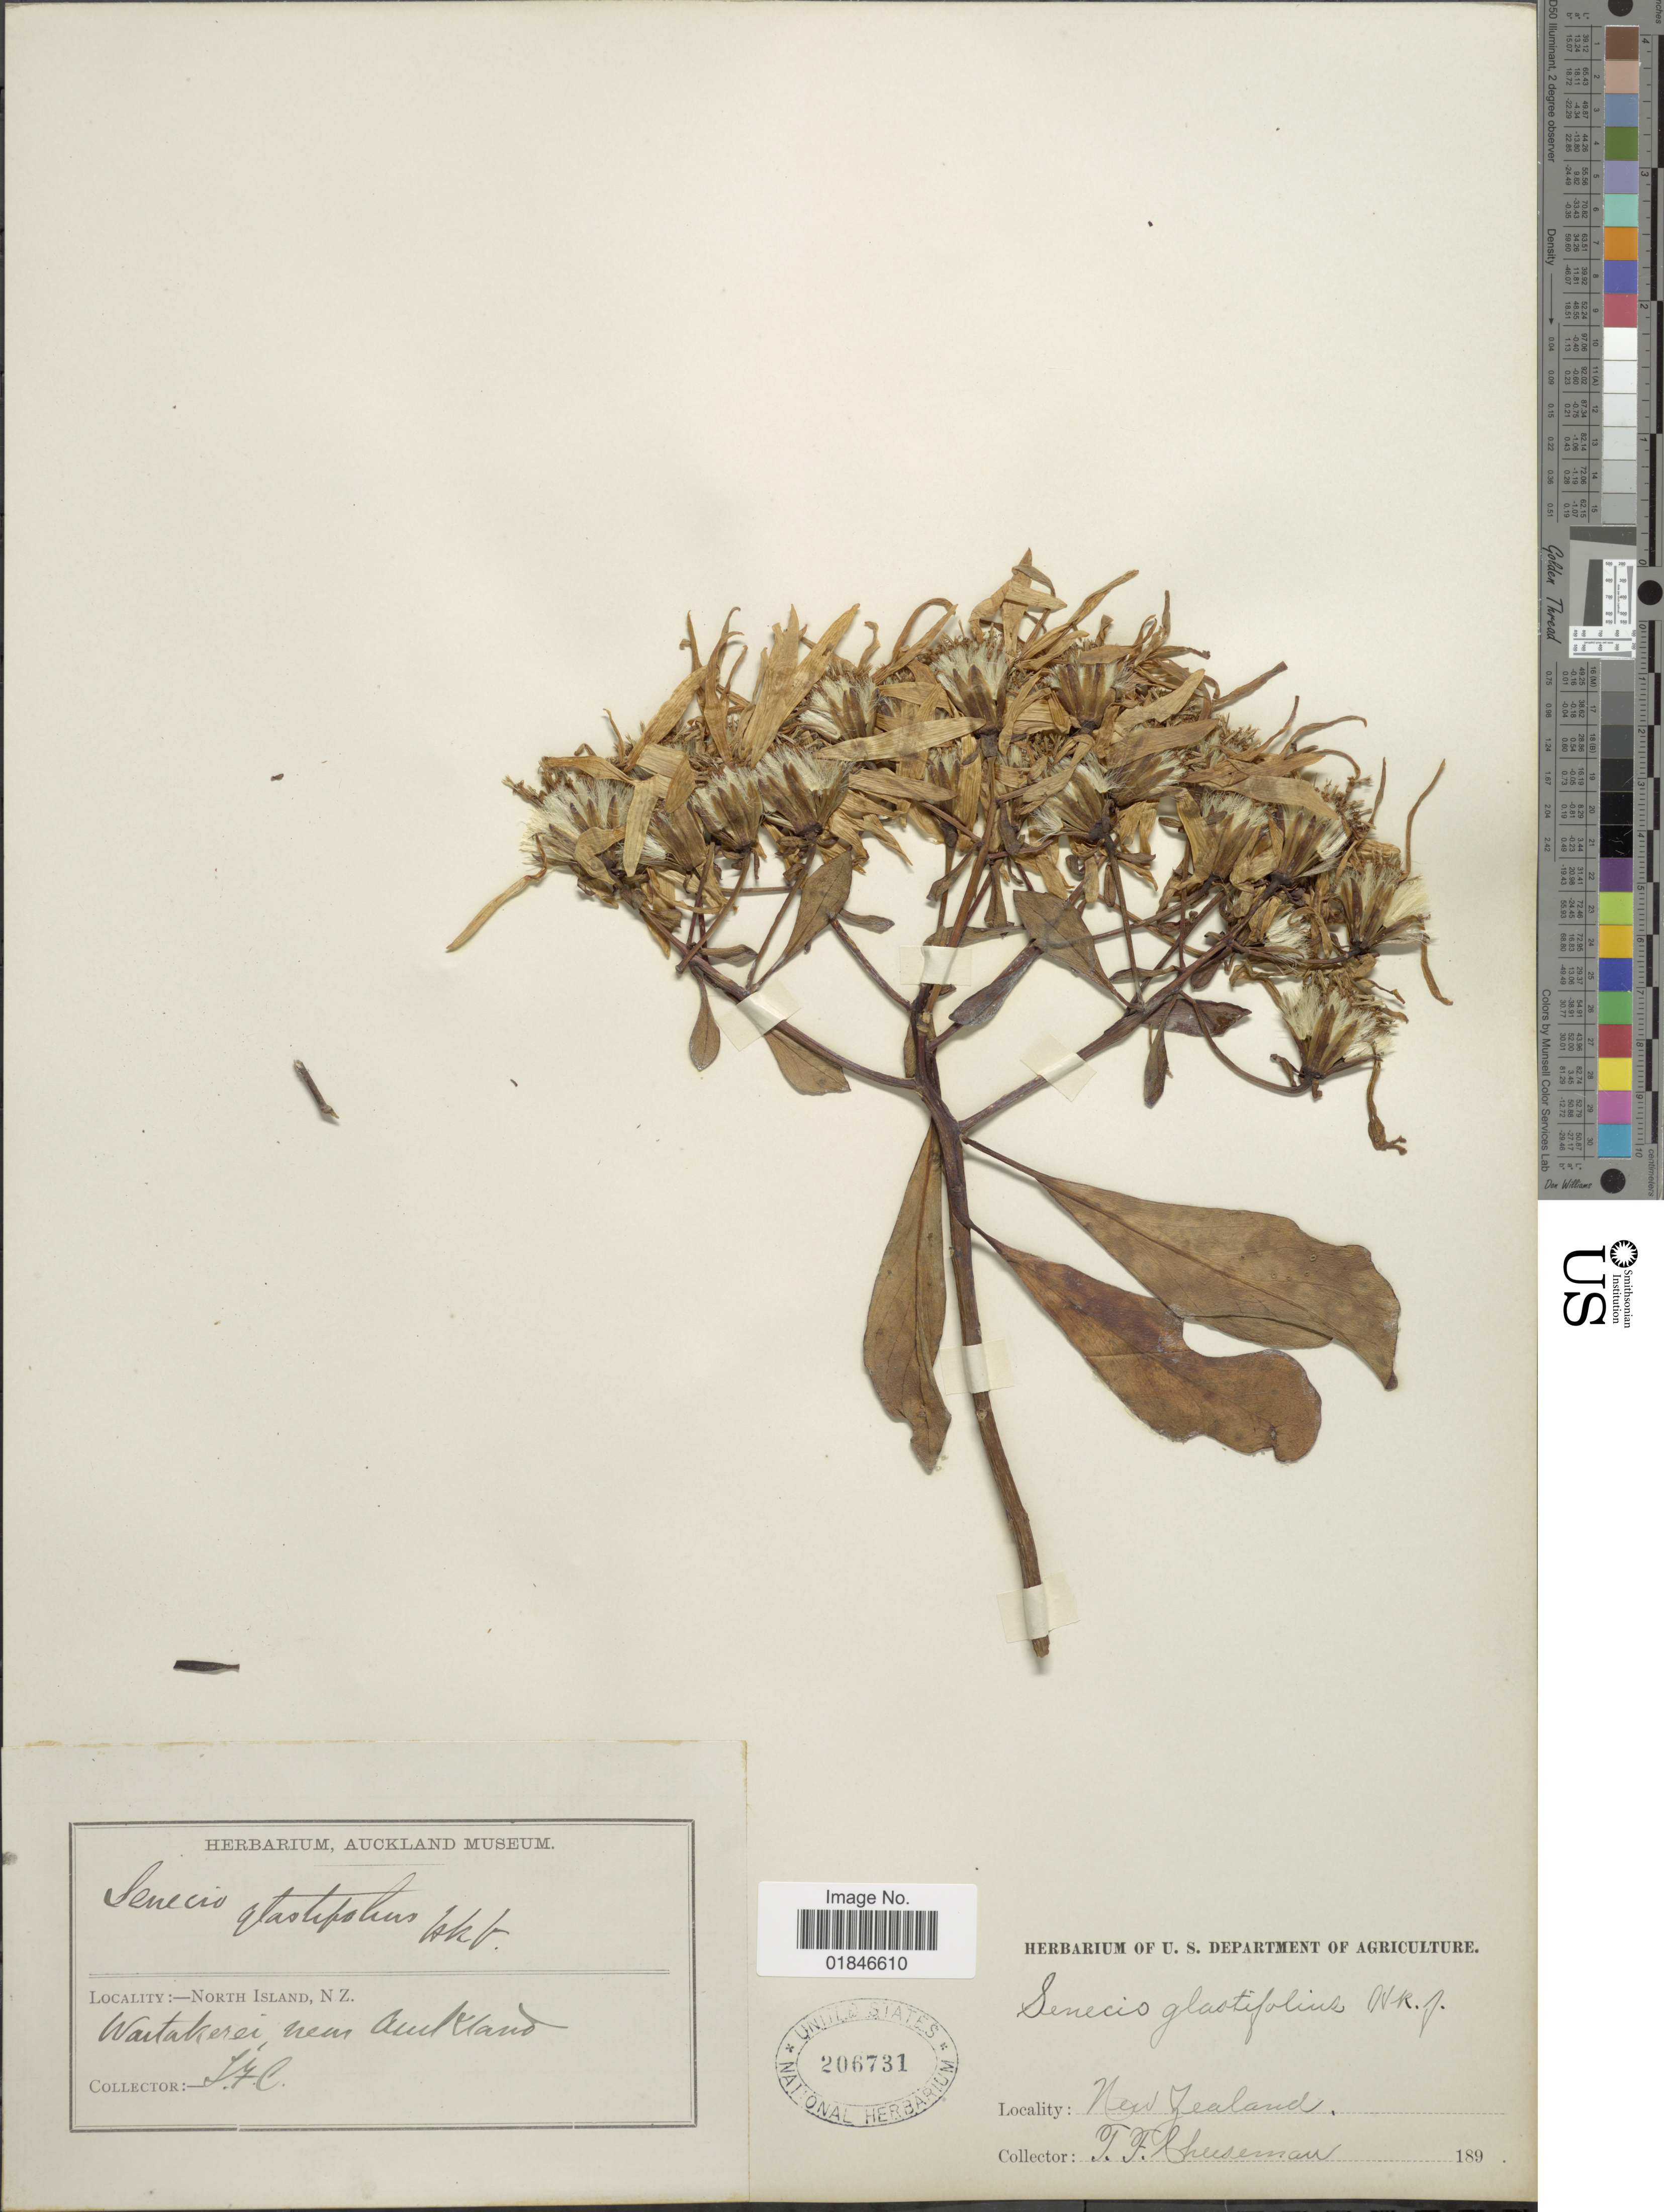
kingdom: Plantae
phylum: Tracheophyta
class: Magnoliopsida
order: Asterales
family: Asteraceae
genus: Urostemon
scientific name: Urostemon kirkii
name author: (Hook. f. ex Kirk) B. Nord.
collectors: T. F. Cheeseman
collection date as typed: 189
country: New Zealand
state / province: Auckland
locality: North Island, N.W. Wartakerai nem Auckland.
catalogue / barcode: US 206731